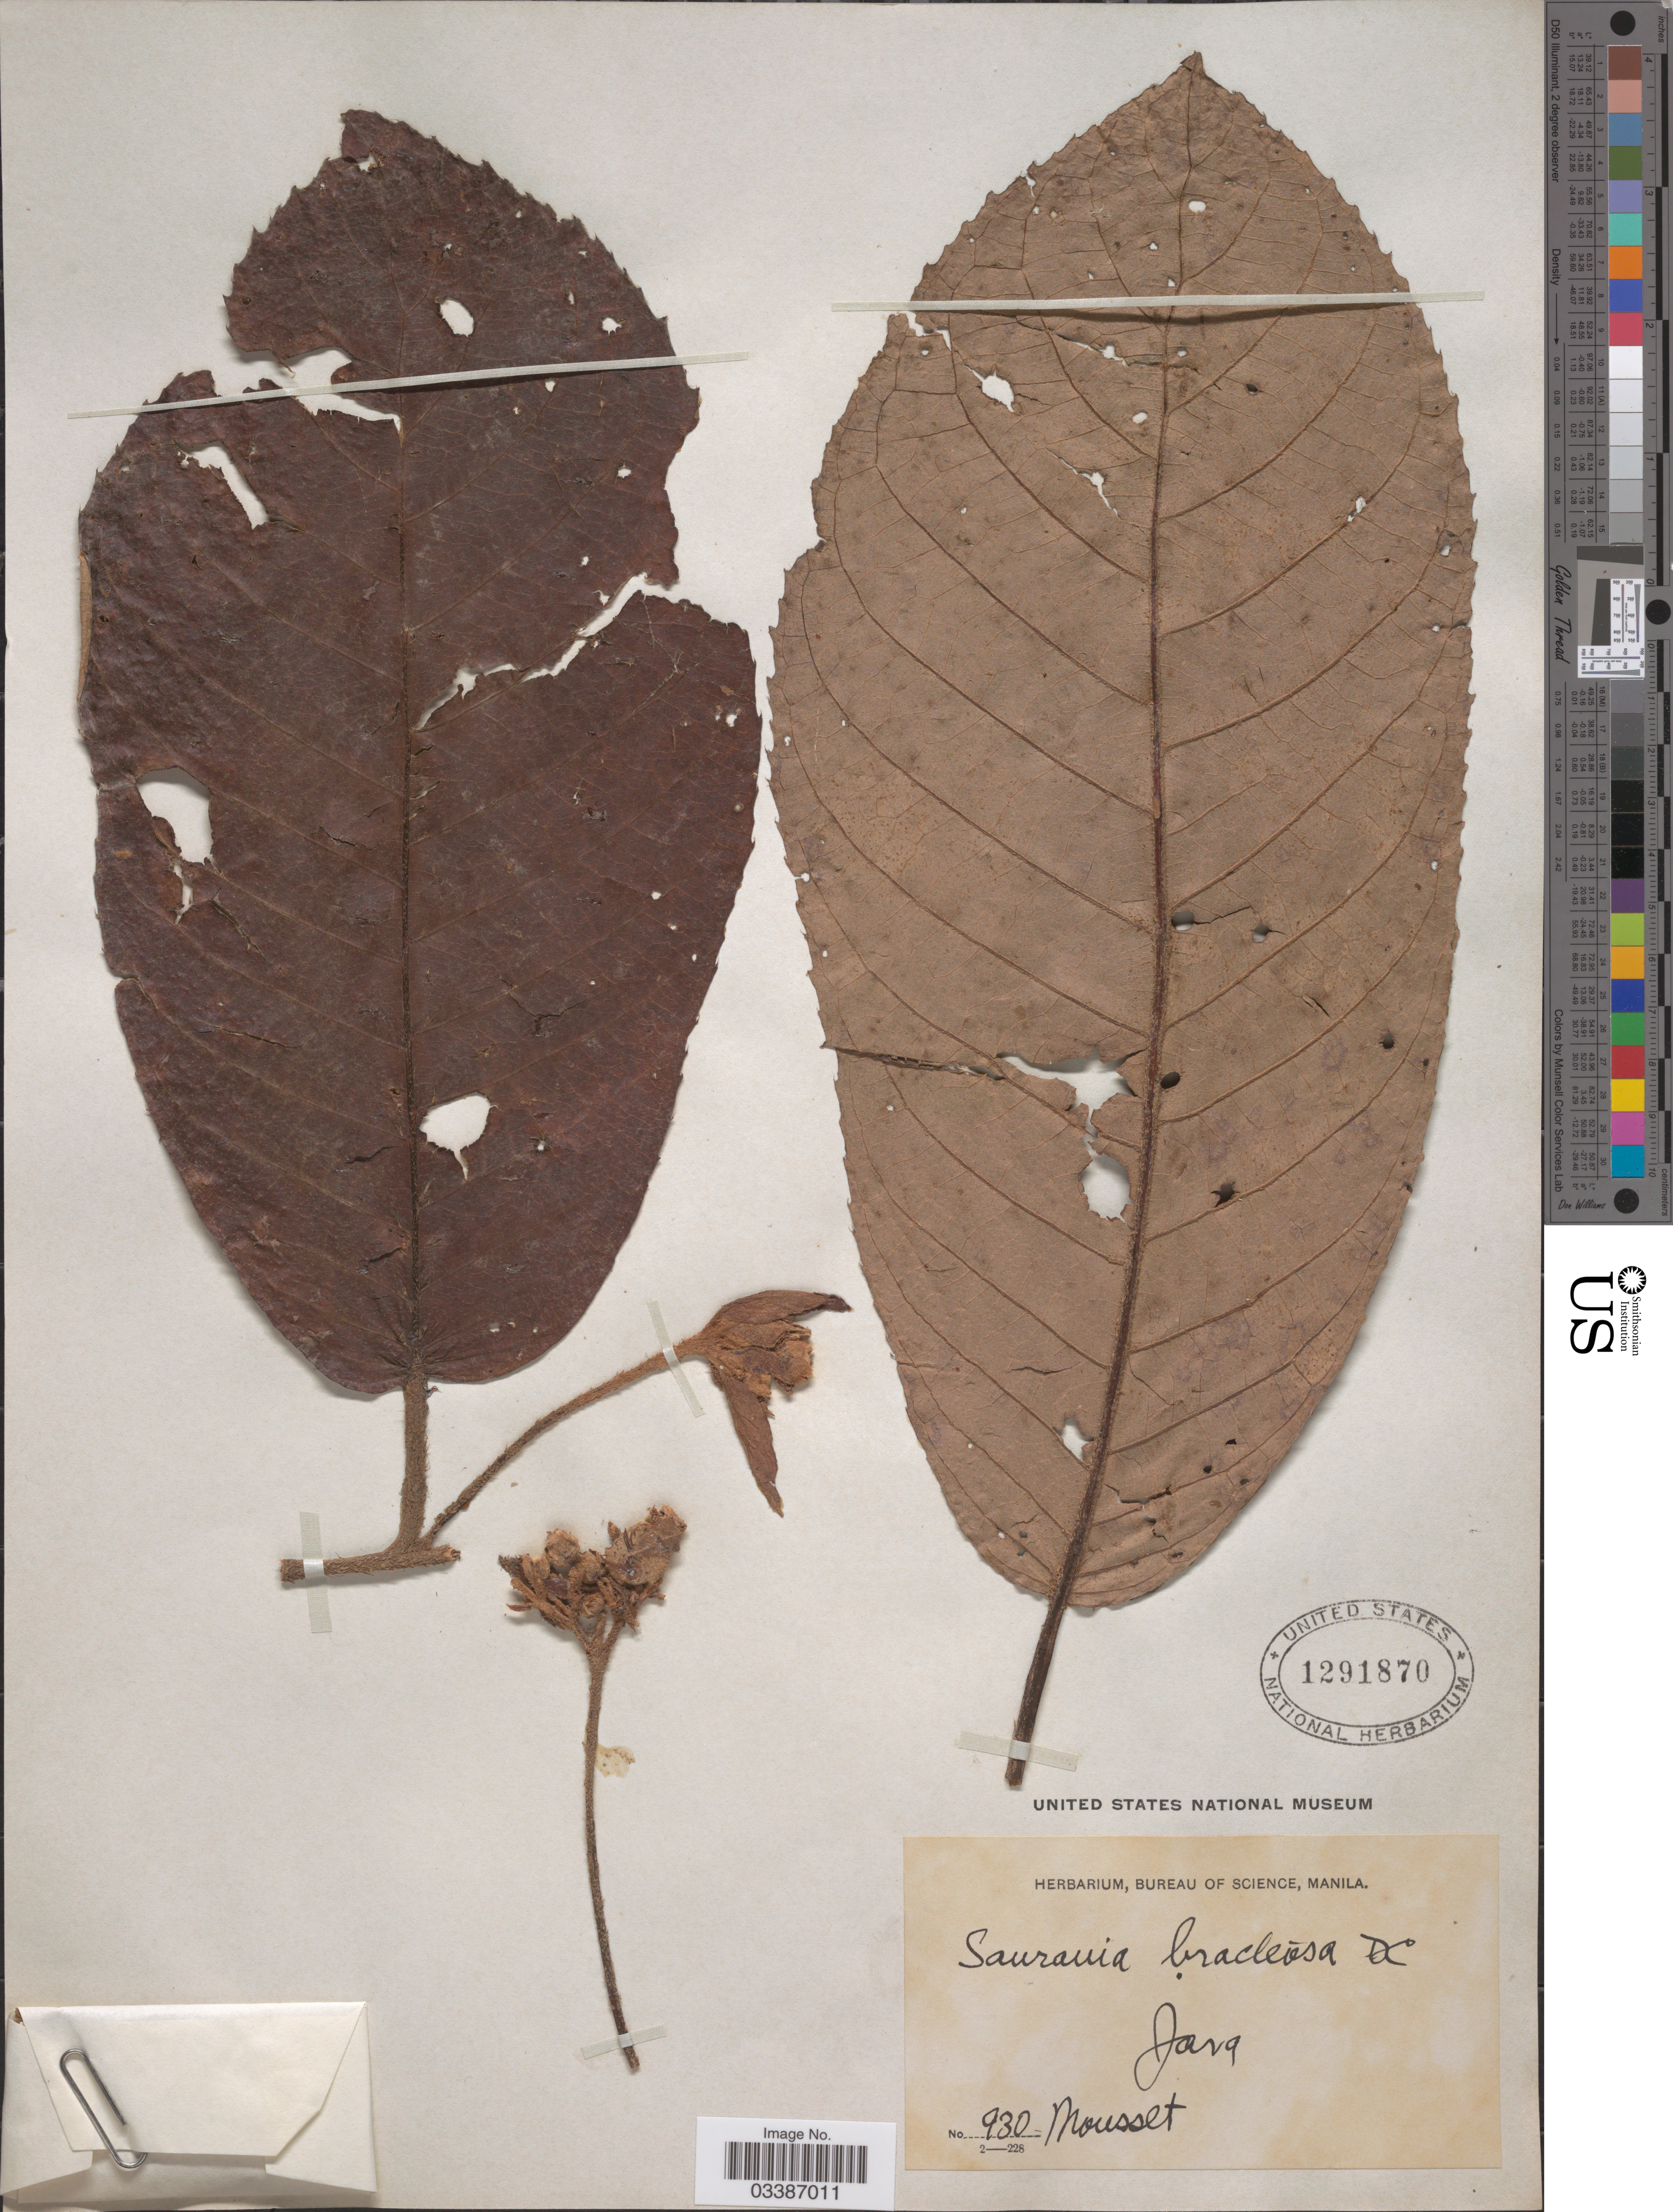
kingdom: Plantae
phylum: Tracheophyta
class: Magnoliopsida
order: Ericales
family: Actinidiaceae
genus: Saurauia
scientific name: Saurauia bracteosa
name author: DC.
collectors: Mousset, --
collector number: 930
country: Indonesia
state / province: Java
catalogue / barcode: US 1291870